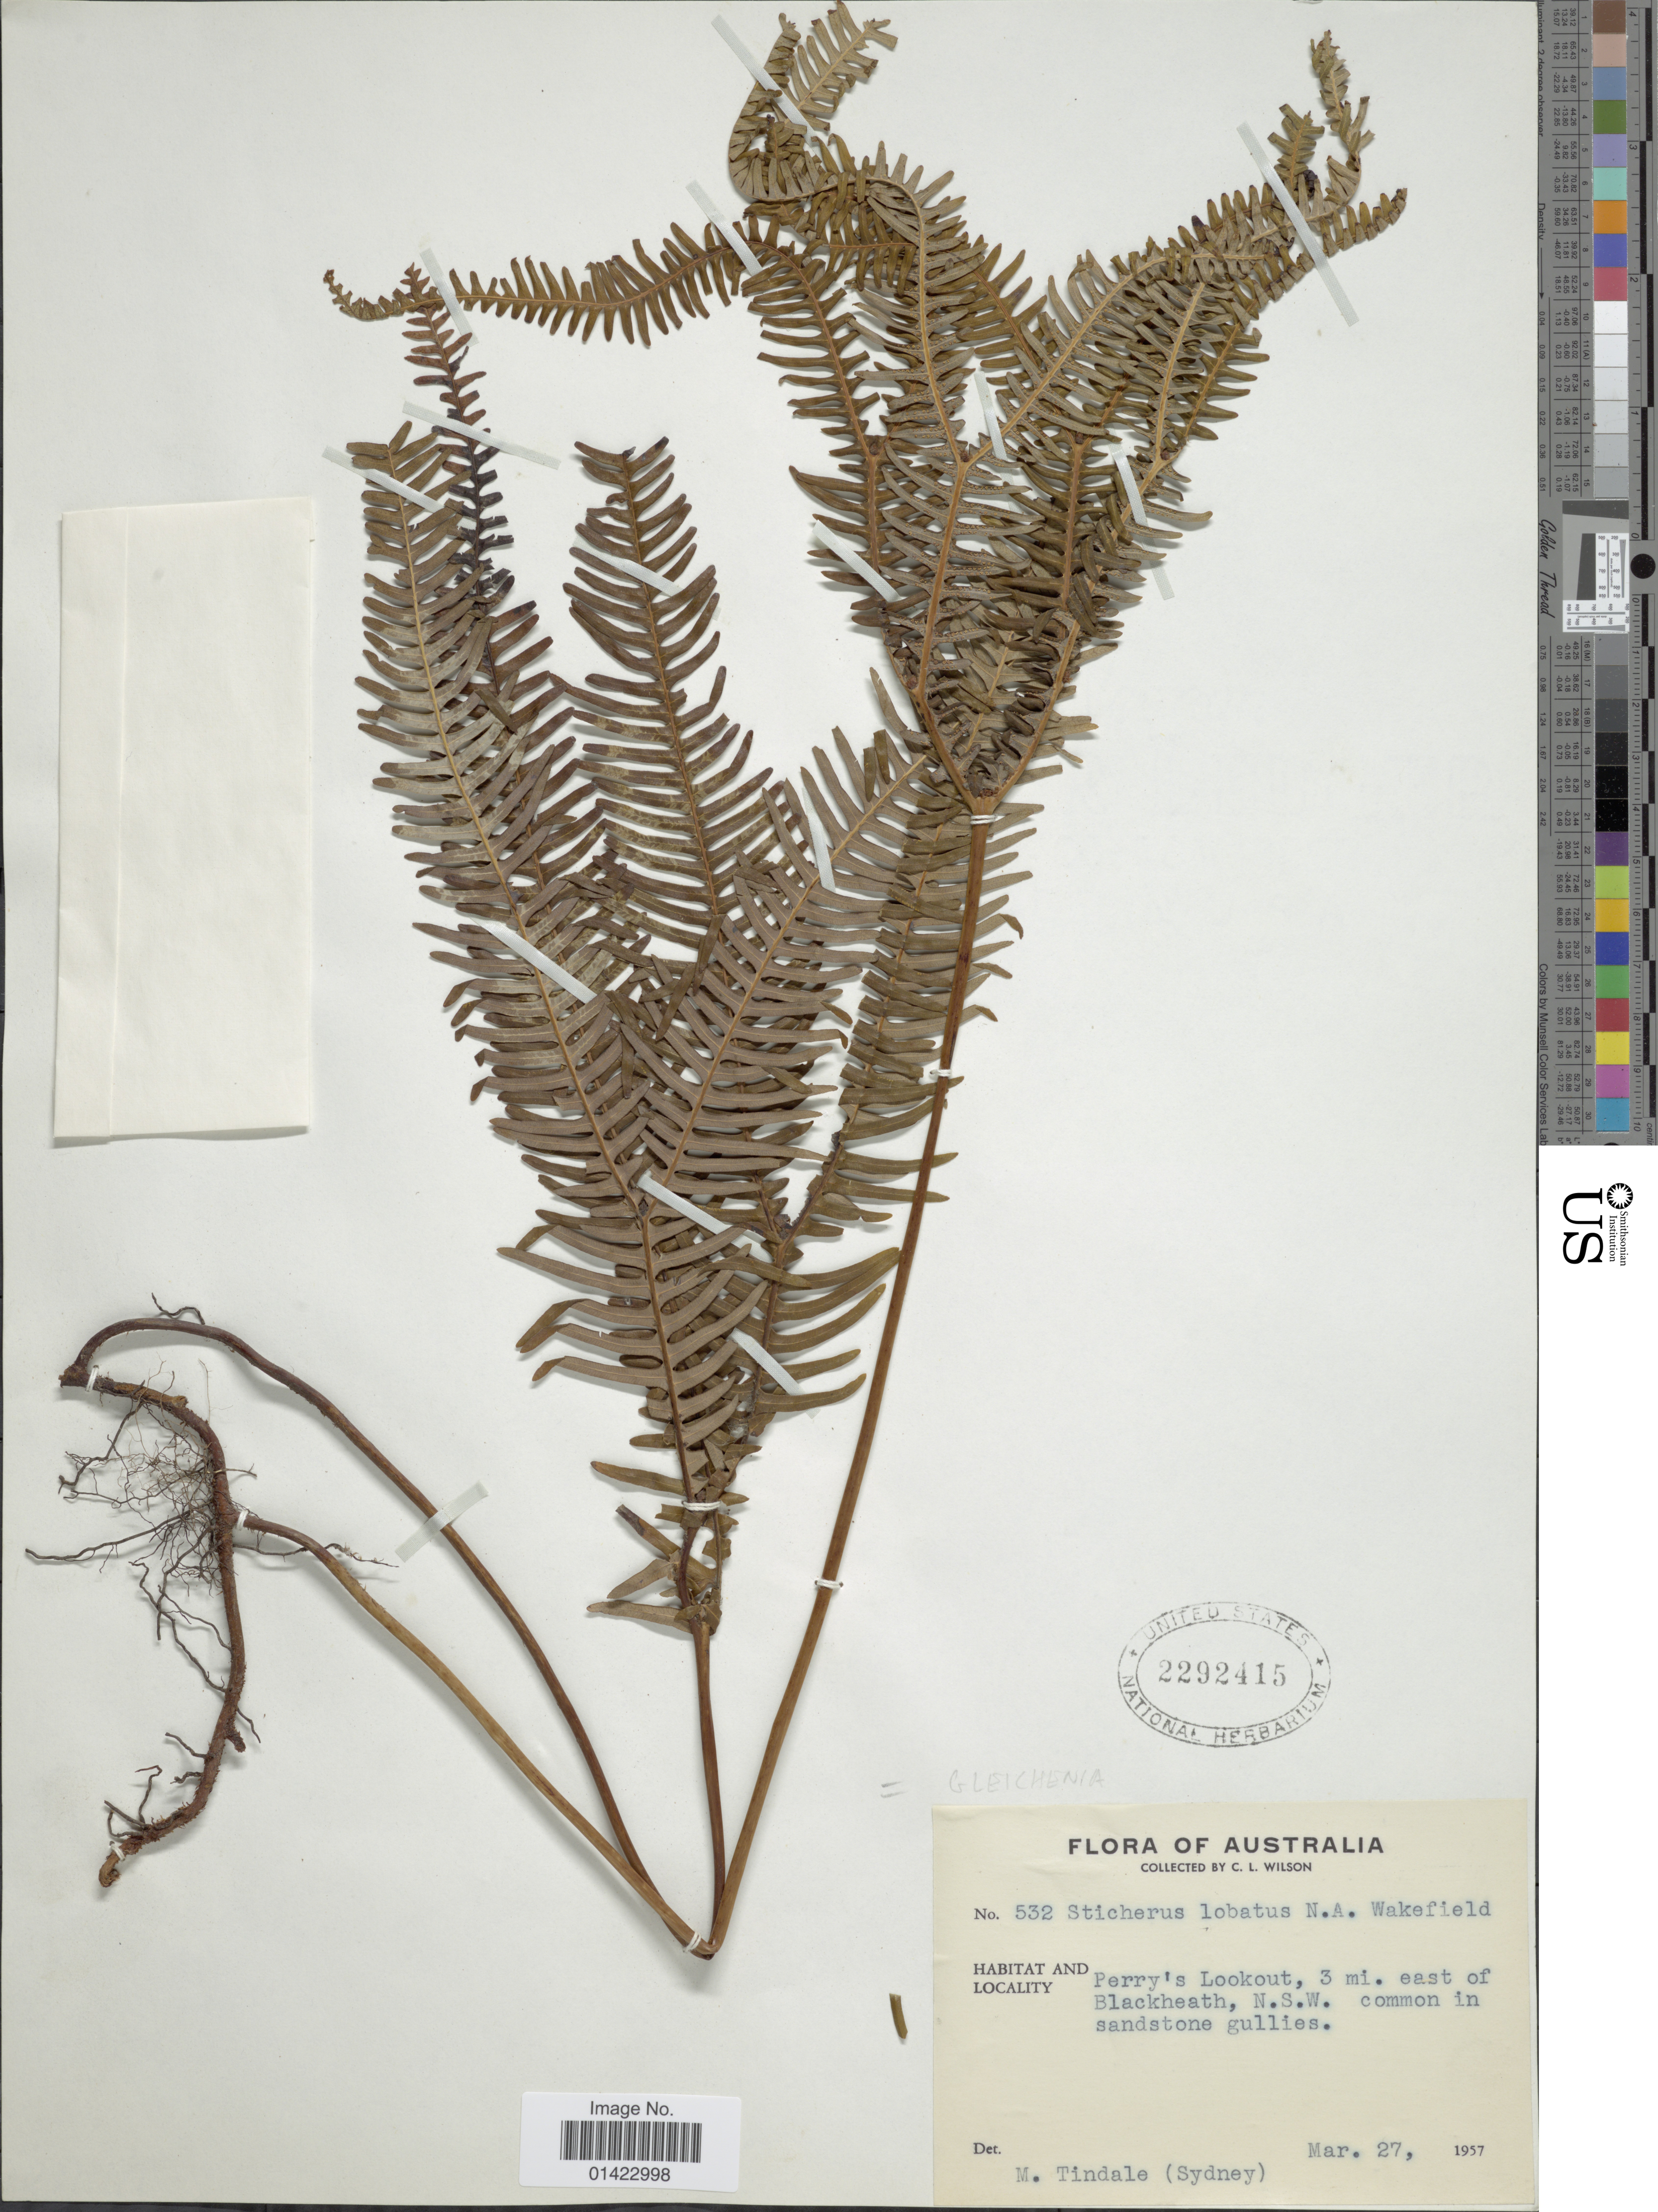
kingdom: Plantae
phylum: Tracheophyta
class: Polypodiopsida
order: Gleicheniales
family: Gleicheniaceae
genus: Sticherus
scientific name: Sticherus lobatus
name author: N.A. Wakef.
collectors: C. L. Wilson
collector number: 532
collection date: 1957-03-27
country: Australia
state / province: New South Wales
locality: Perry's Lookout, 3mi. east of Blackheath, N.S.W.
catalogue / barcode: US 2292415